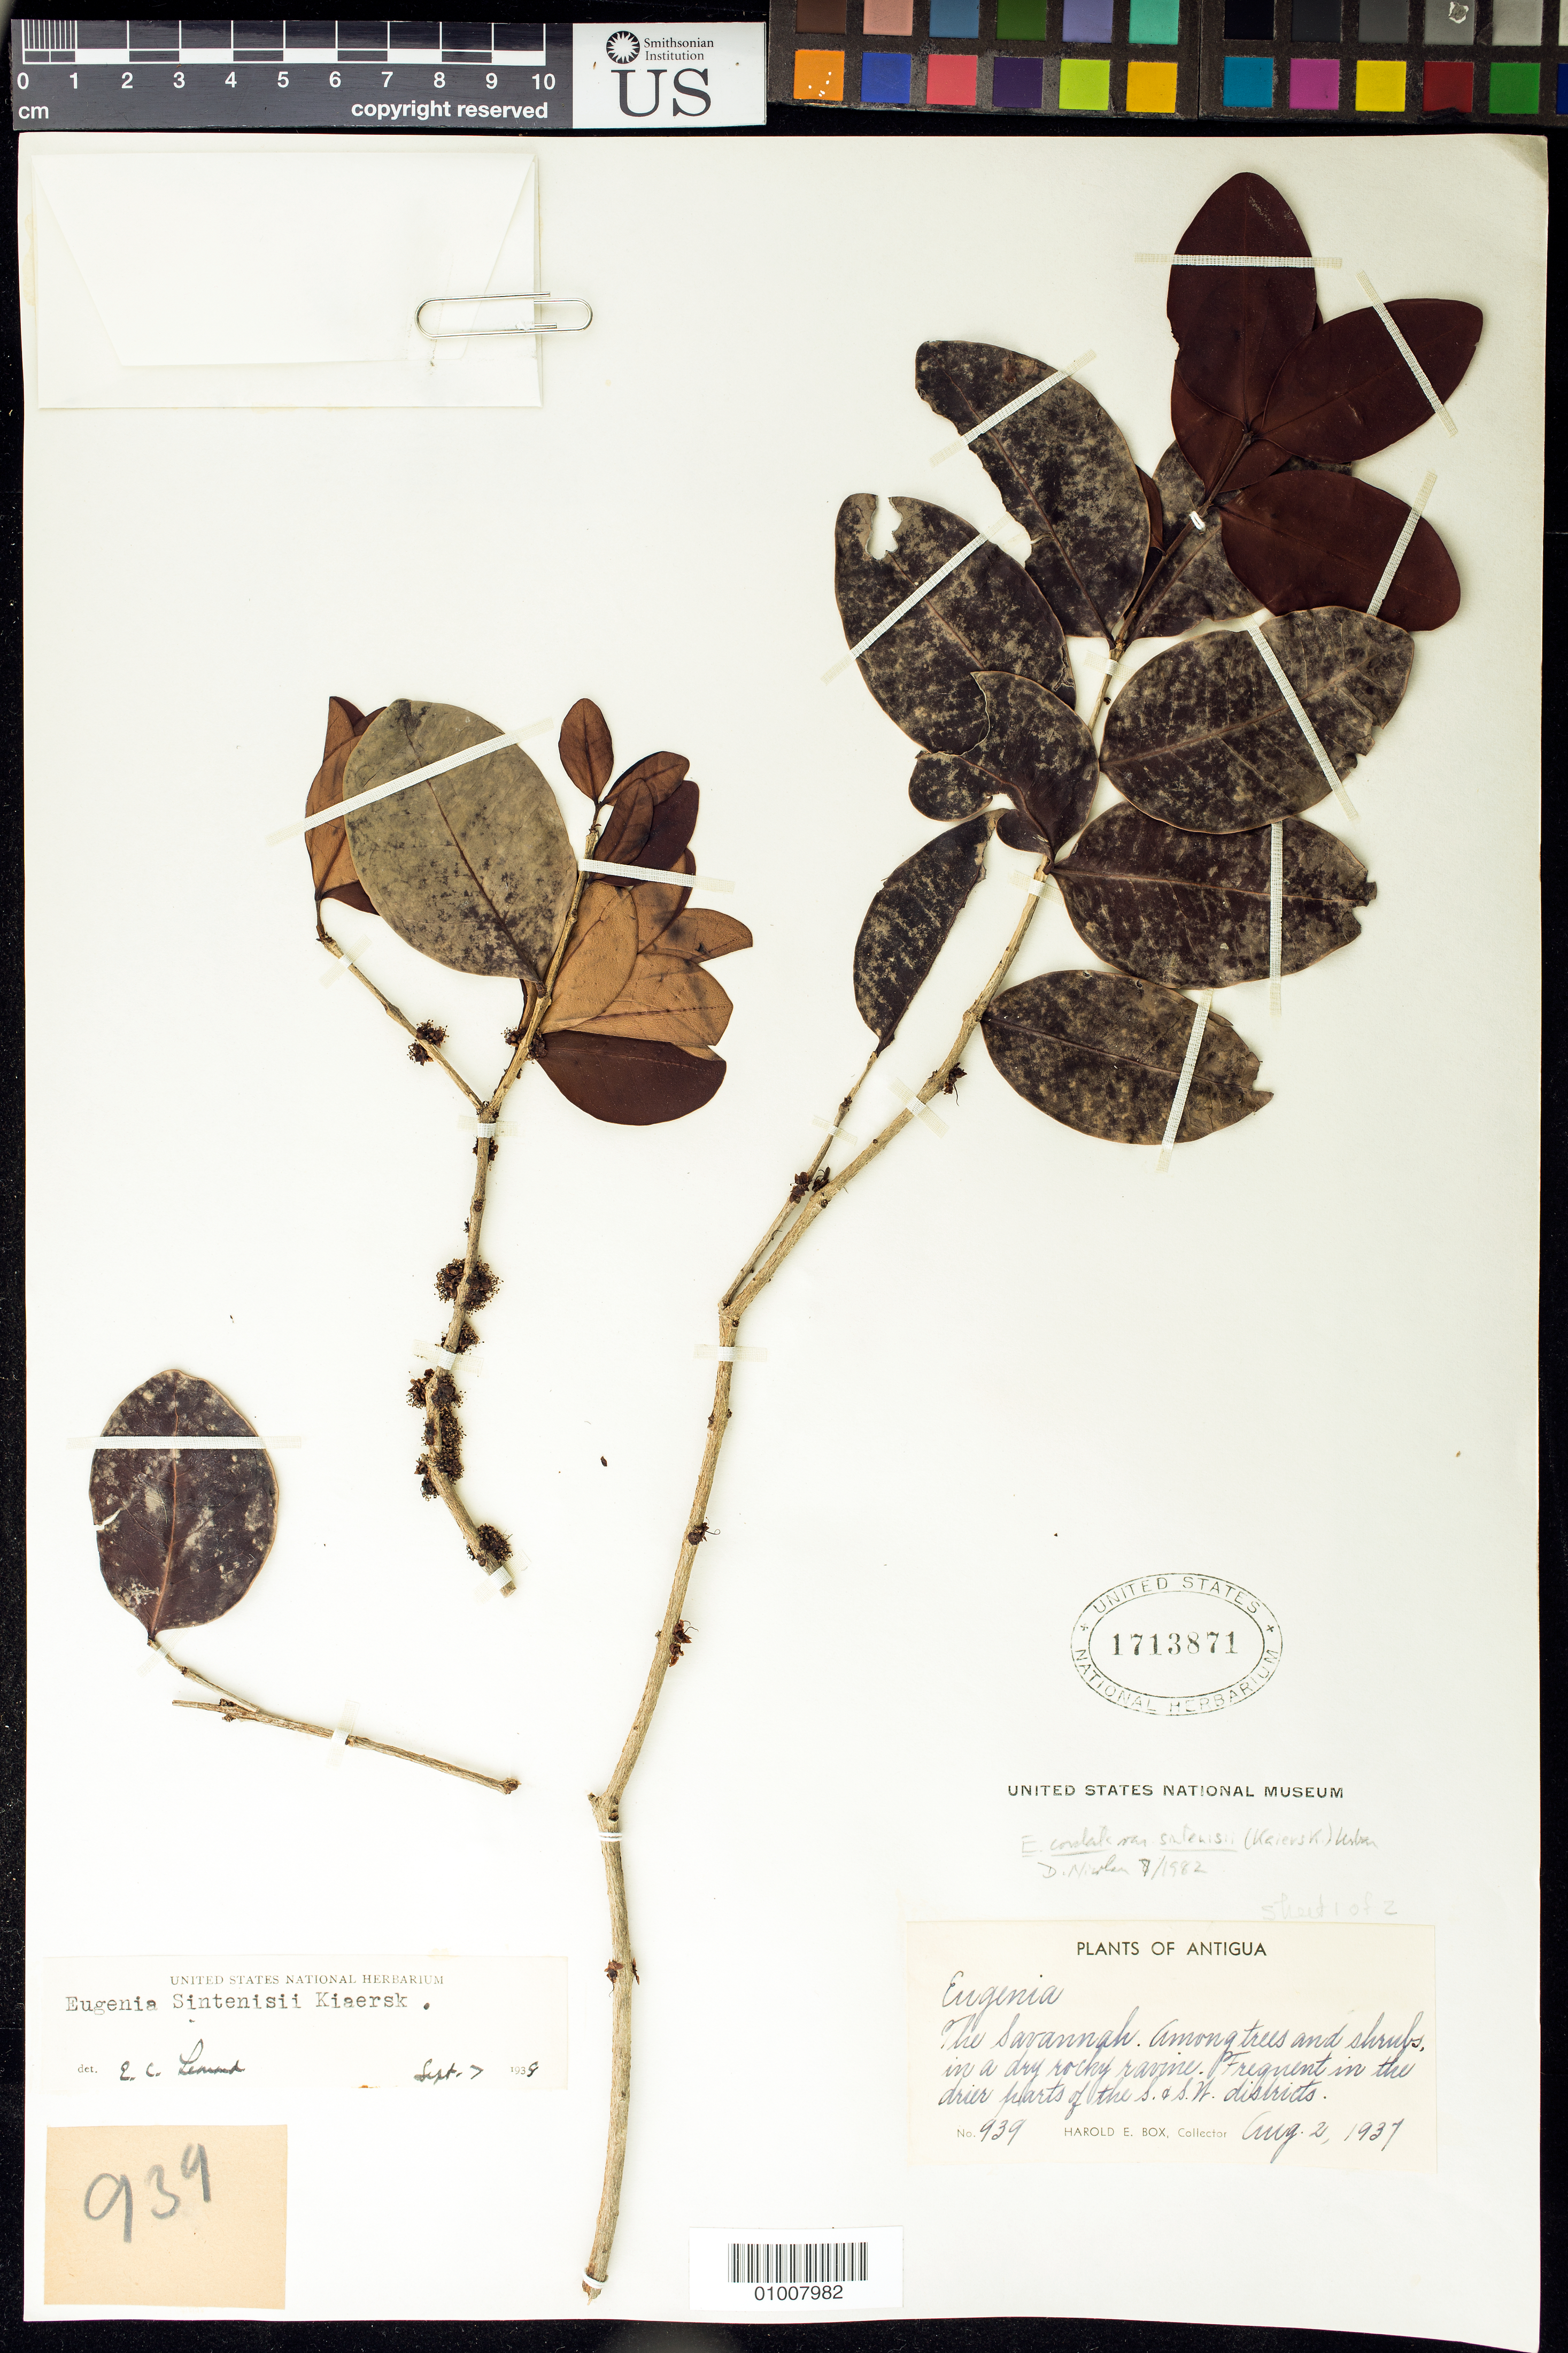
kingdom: Plantae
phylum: Tracheophyta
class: Magnoliopsida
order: Myrtales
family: Myrtaceae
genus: Eugenia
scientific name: Eugenia cordata var. sintenisii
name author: (Kiaersk.) Krug & Urb.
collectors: H. E. Box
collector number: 939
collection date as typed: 02 Aug 1937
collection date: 1937-08-02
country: Antigua and Barbuda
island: Antigua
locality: The Savannah. S. and S.W. districts.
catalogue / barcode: US 1713871